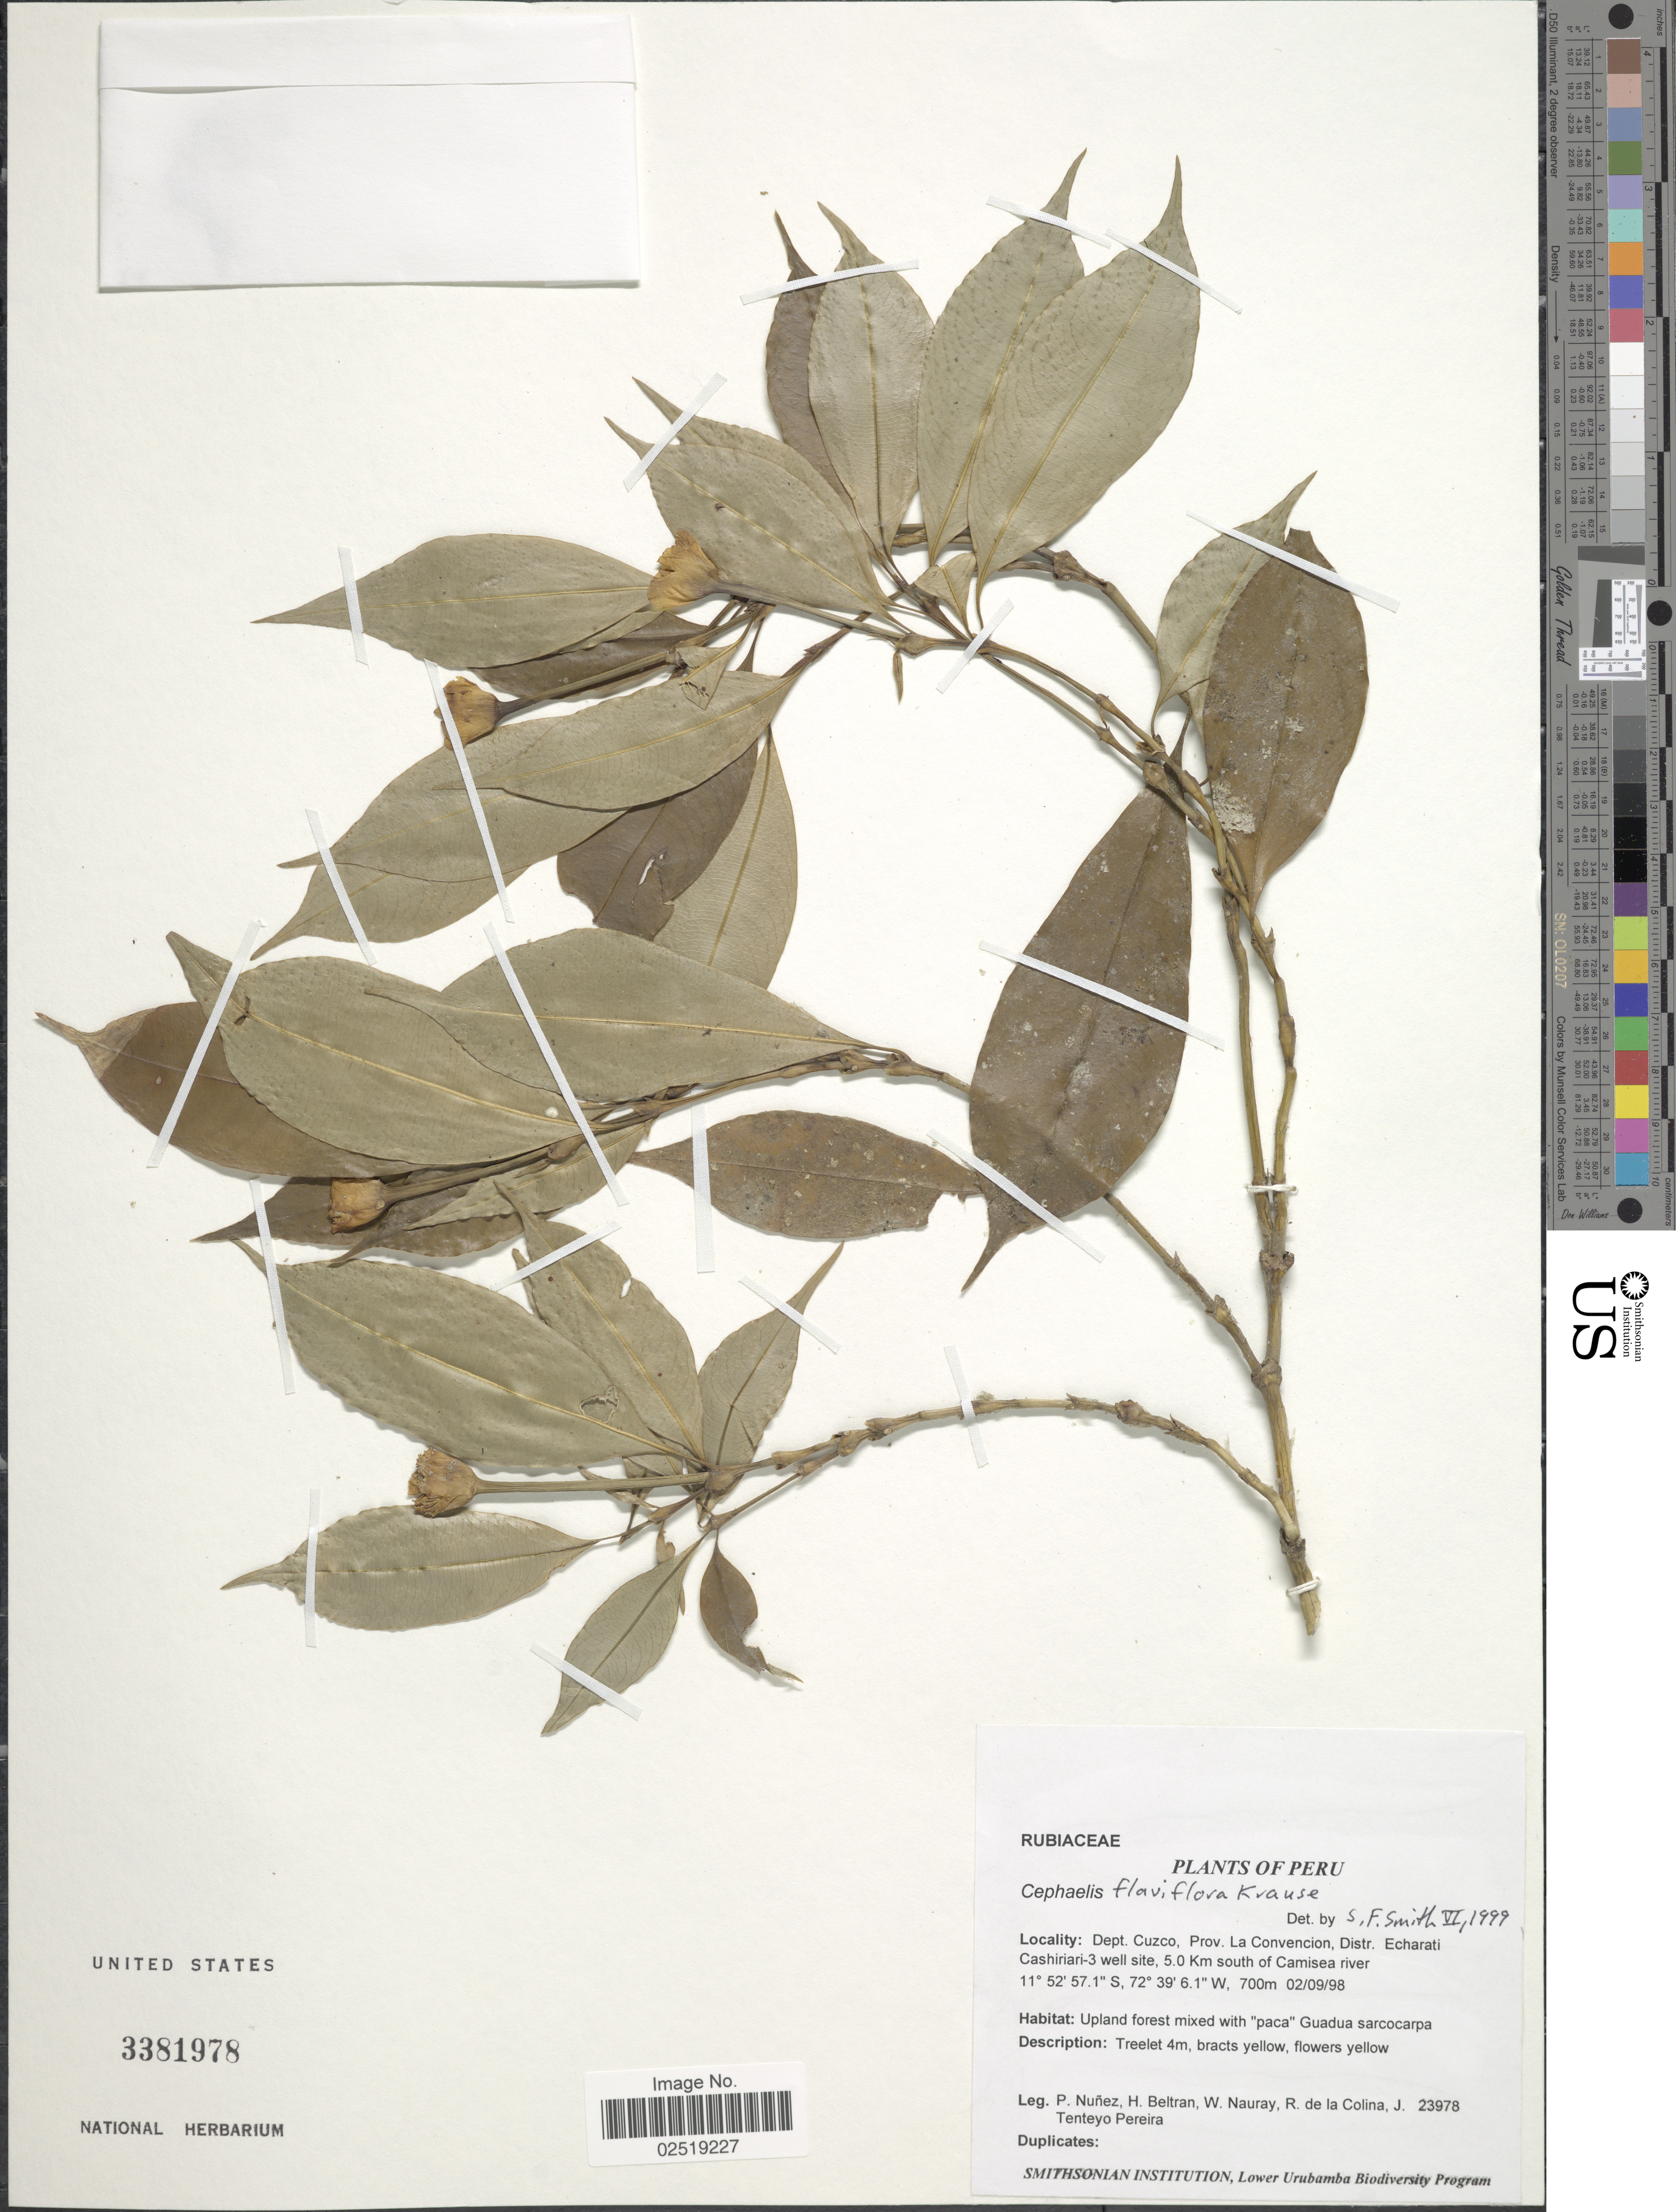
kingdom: Plantae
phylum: Tracheophyta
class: Magnoliopsida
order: Gentianales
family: Rubiaceae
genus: Psychotria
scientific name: Psychotria flaviflora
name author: (K. Krause) C.M. Taylor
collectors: P. Nuñez V., H. Beltran, W. Nauray, R. de La Colina & J. T. Pereira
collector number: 23978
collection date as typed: Transcribed d/m/y: 2/9/98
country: Peru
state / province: Cusco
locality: Dept. Cuzco, Prov. La Convencion, Distr. Echarati Cashiriari-3 well site, 5.0 Km south of Camisea river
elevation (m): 700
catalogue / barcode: US 3381978